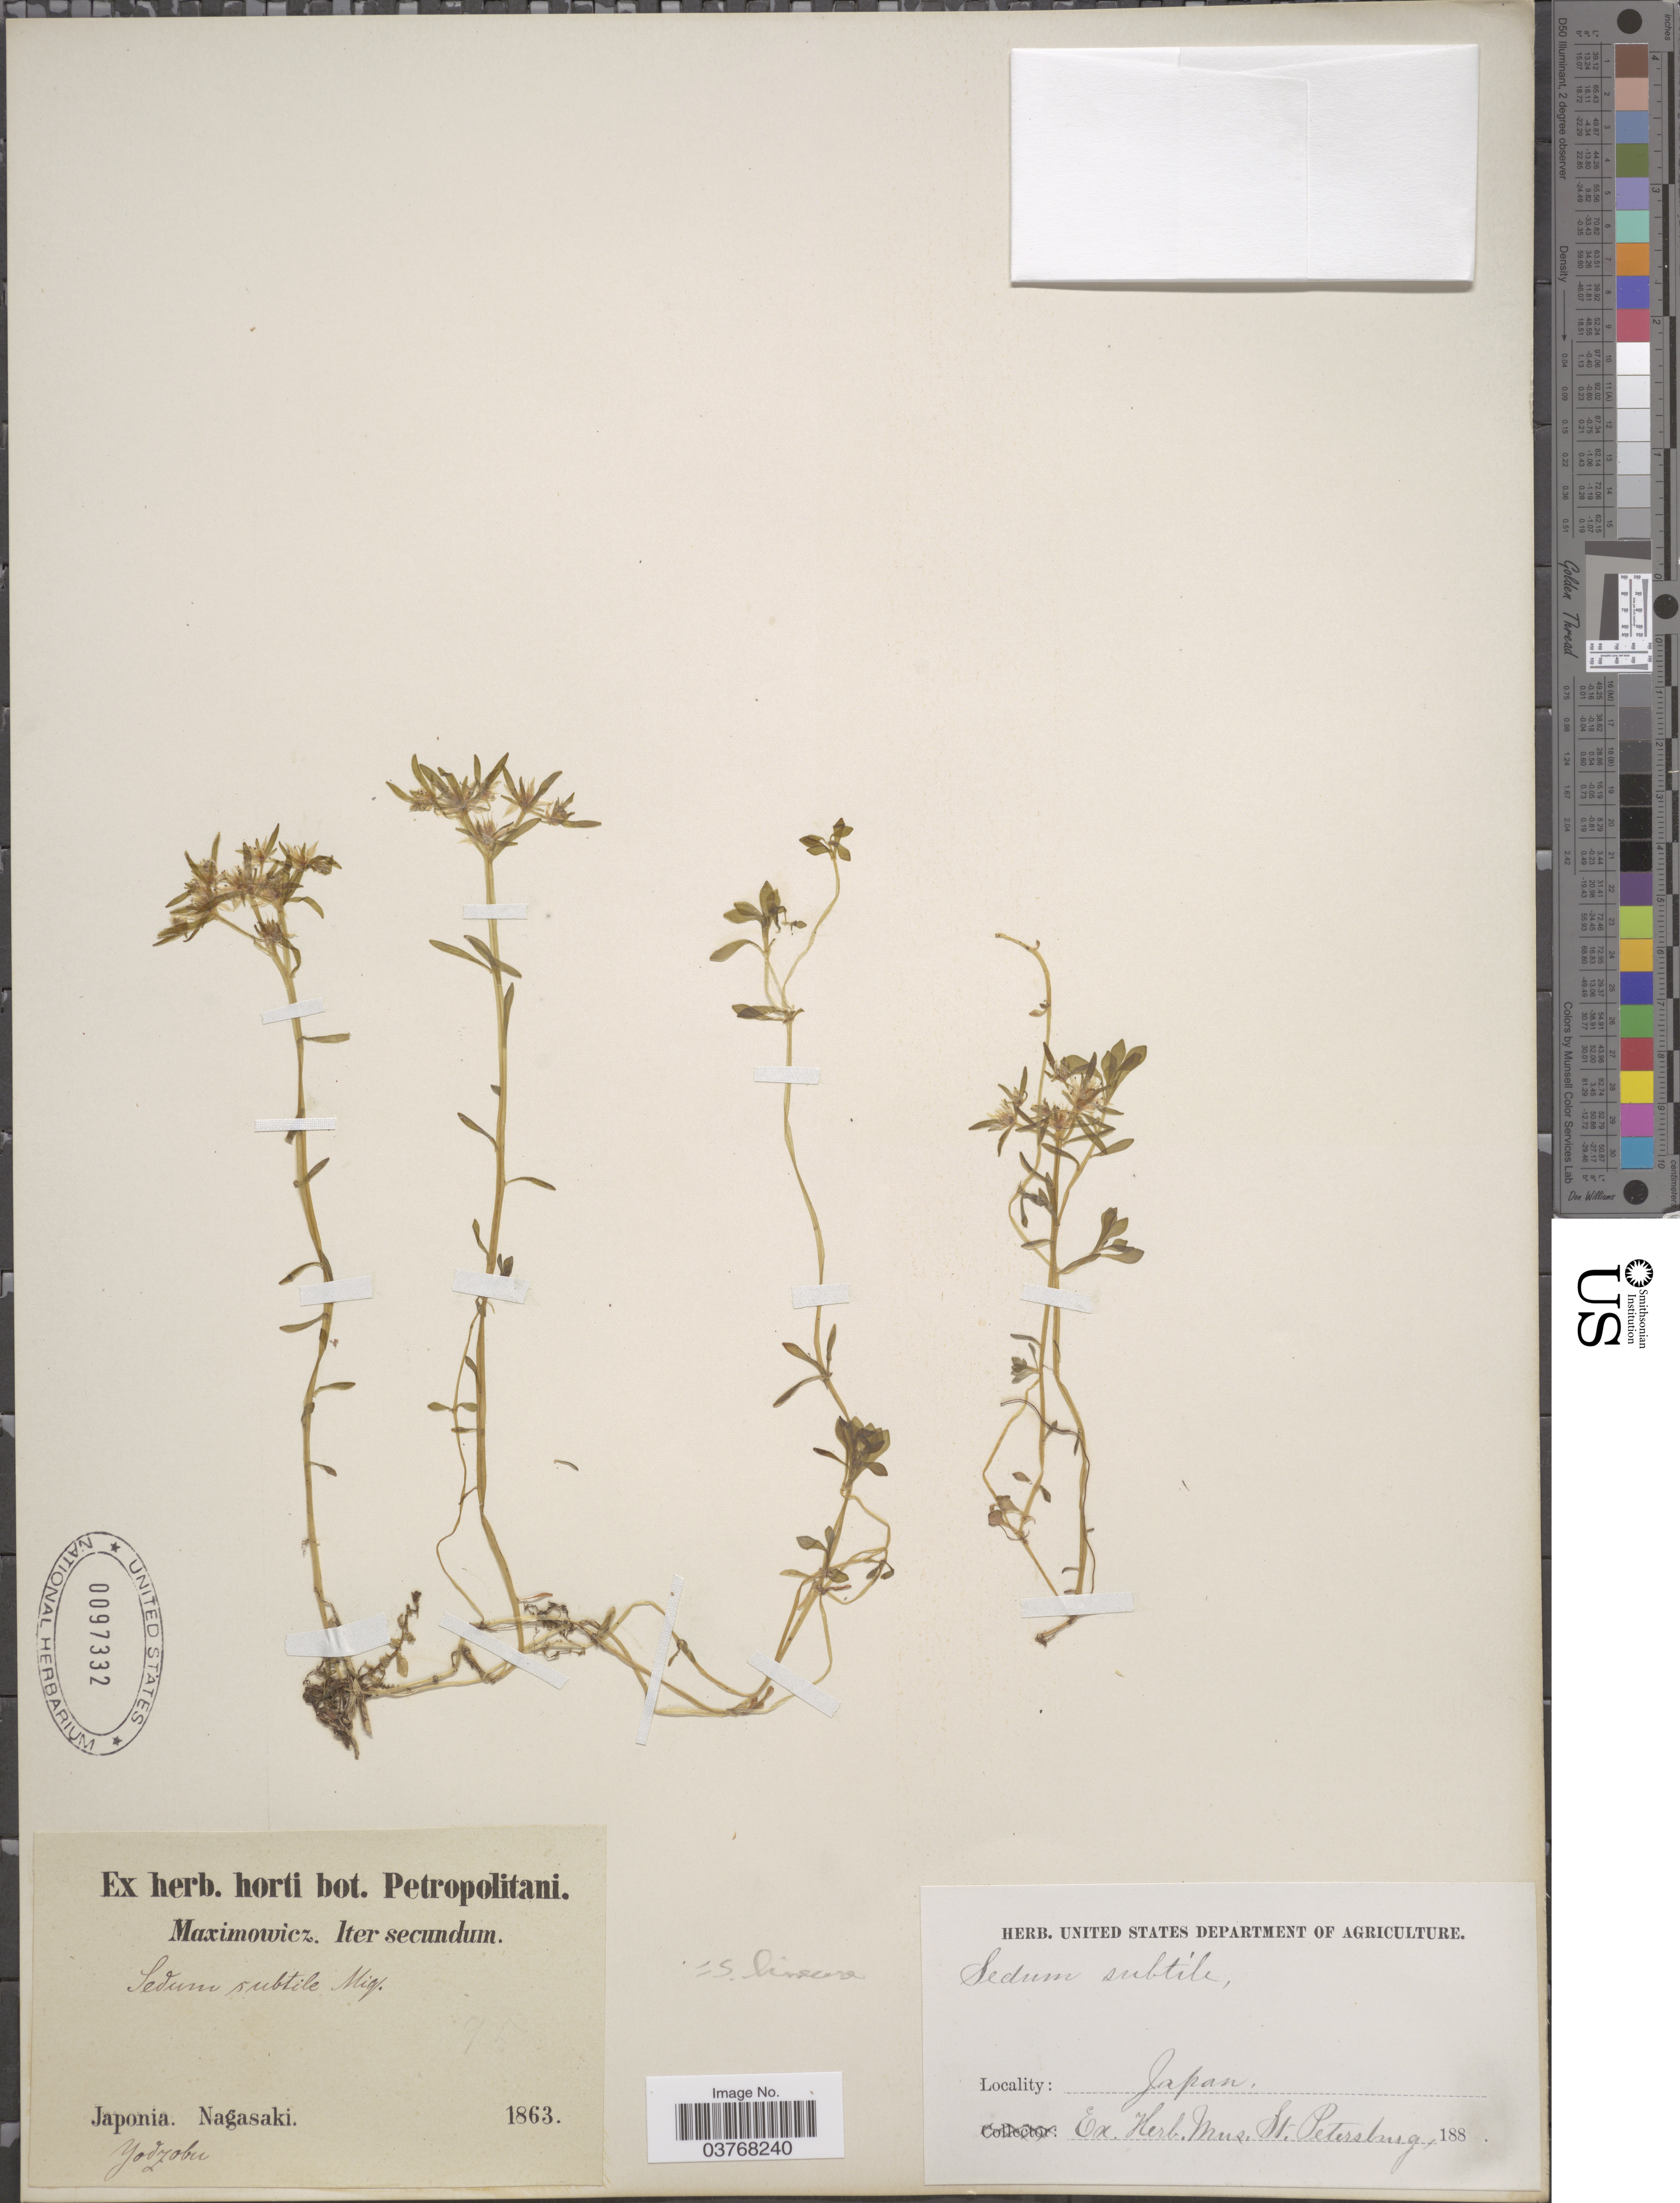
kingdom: Plantae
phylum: Tracheophyta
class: Magnoliopsida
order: Saxifragales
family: Crassulaceae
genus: Sedum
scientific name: Sedum lineare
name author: Thunb.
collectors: Maximowicz, --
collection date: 1863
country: Japan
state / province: Nagasaki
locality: Yodƶobu.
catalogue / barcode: US 97332